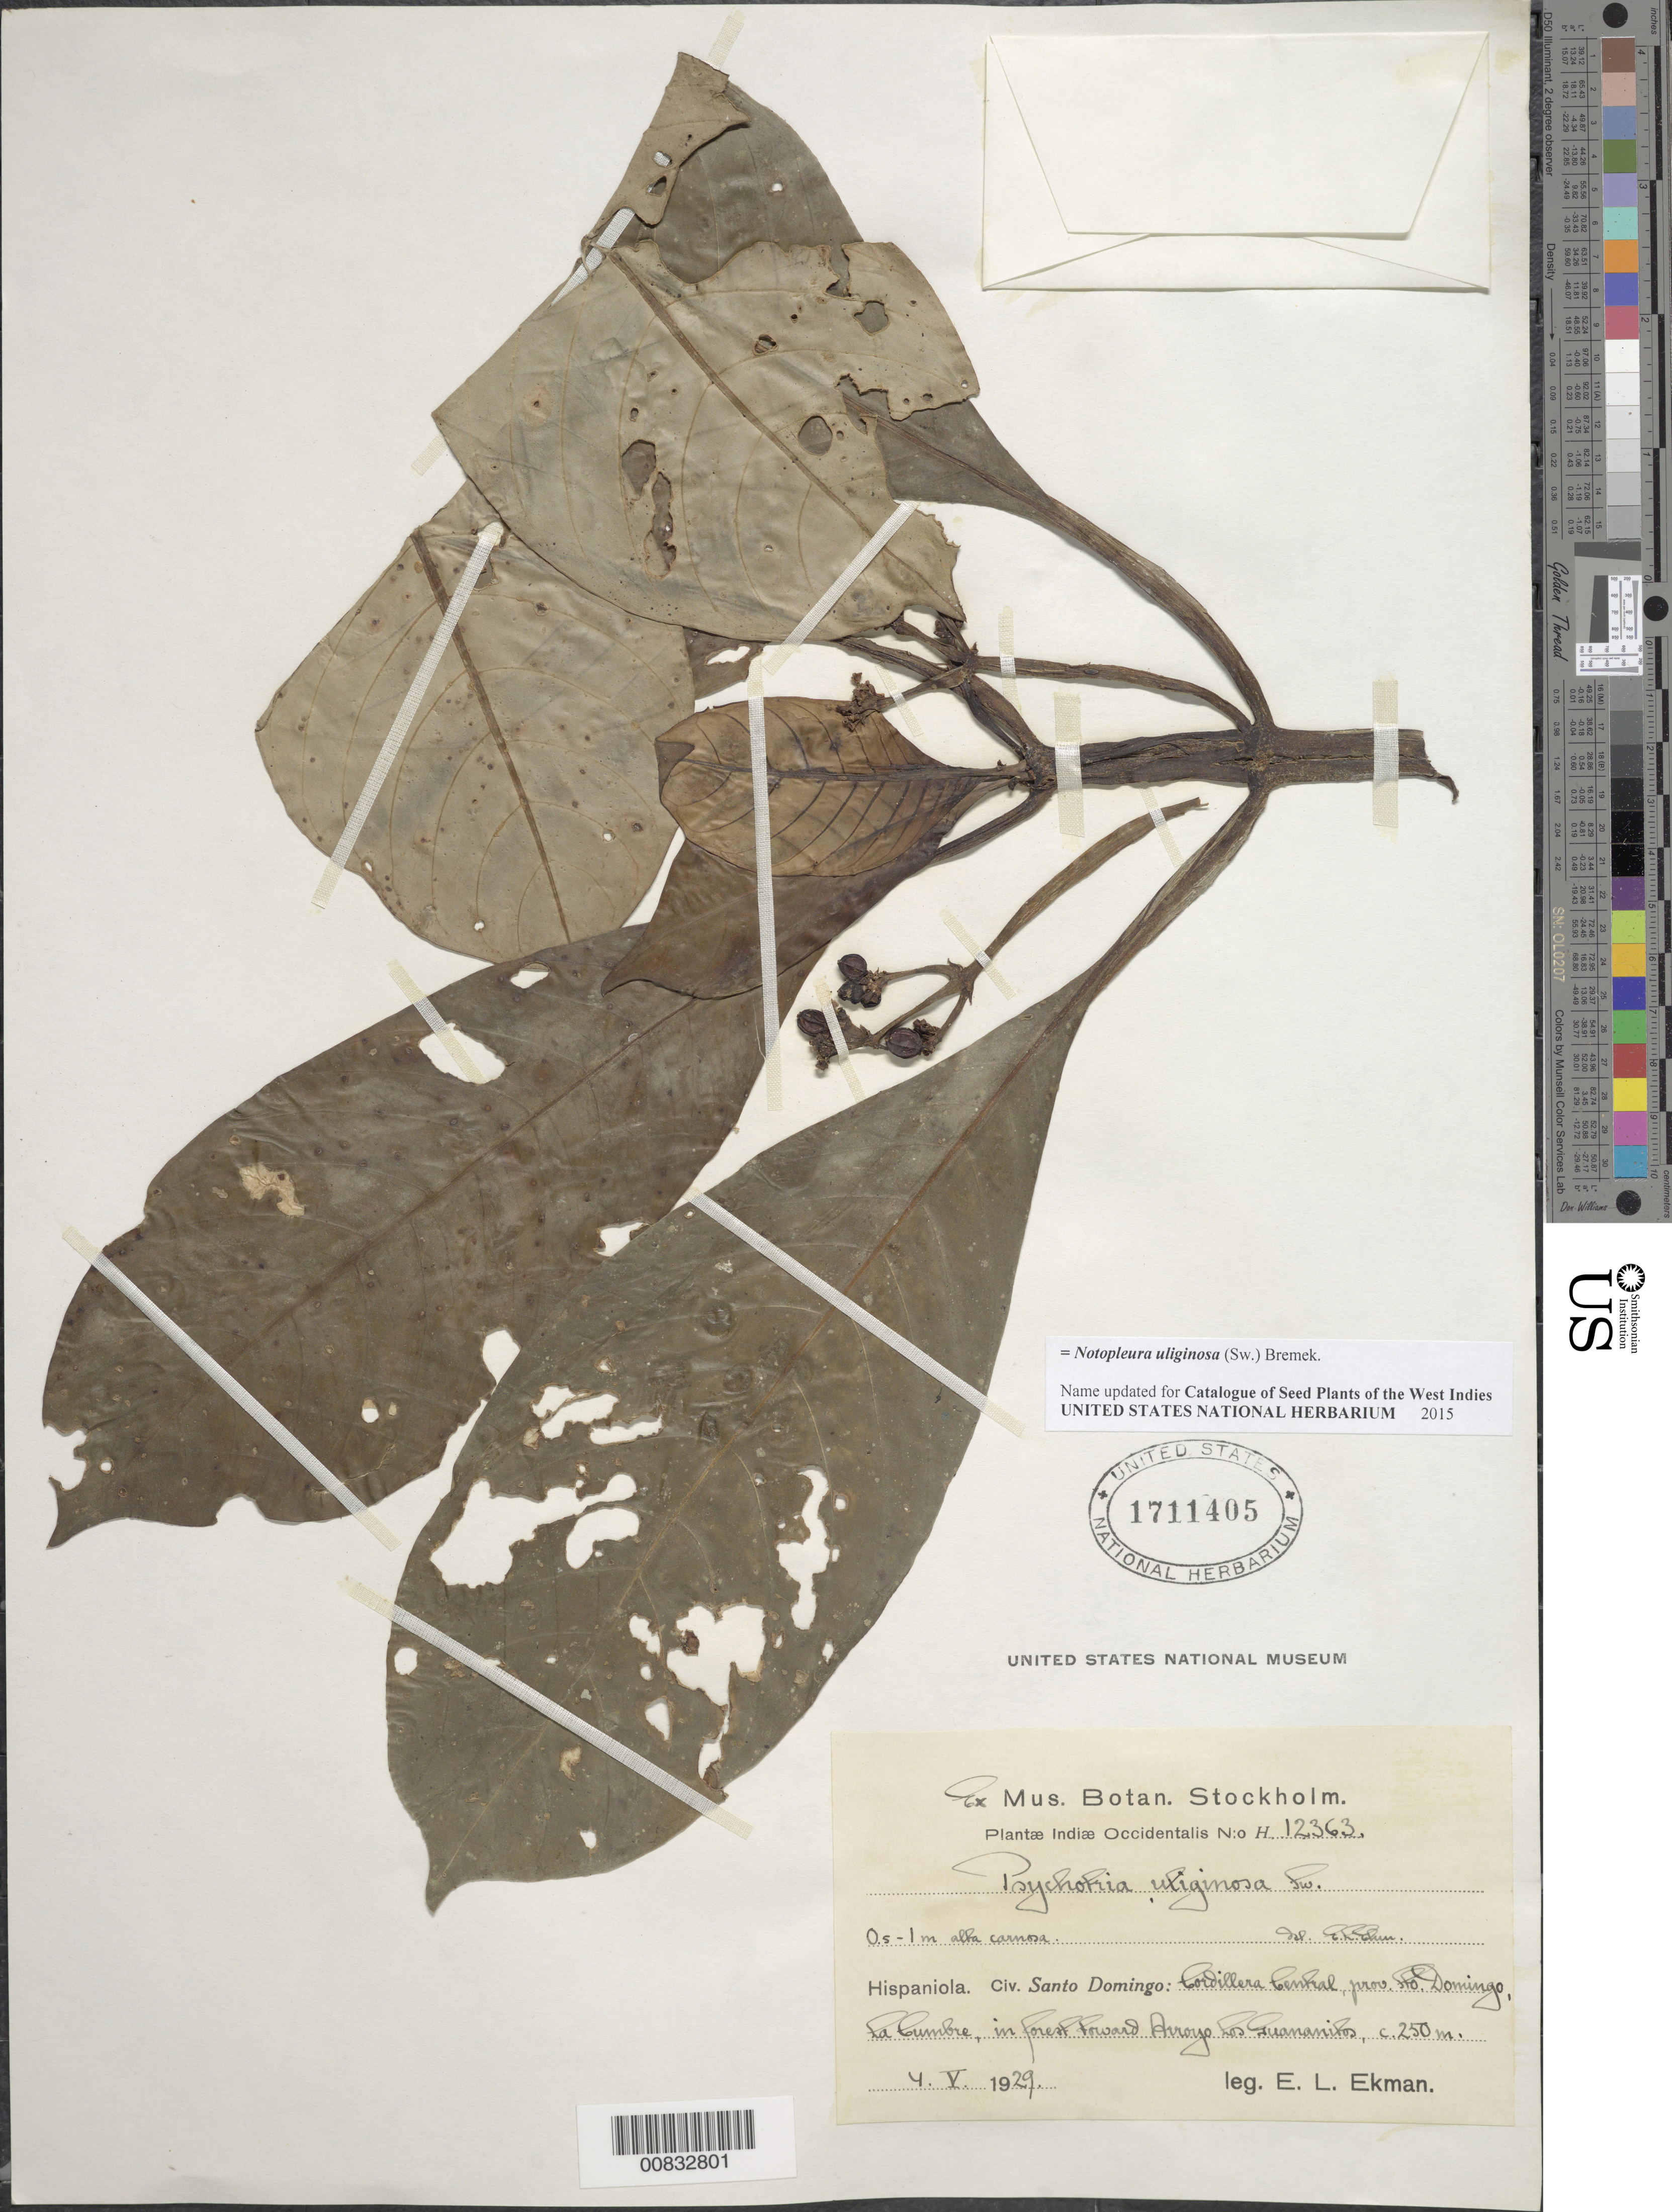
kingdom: Plantae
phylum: Tracheophyta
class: Magnoliopsida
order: Gentianales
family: Rubiaceae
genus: Notopleura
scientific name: Notopleura uliginosa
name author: (Sw.) Bremek.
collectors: E. L. Ekman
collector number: H 12363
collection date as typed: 04 May 1929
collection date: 1929-05-04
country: Dominican Republic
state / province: Distrito Nacional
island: Hispaniola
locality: Cordillera Central, La Cumbre, toward Arroyo Los Guananitos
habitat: In forest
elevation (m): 250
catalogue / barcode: US 1711405